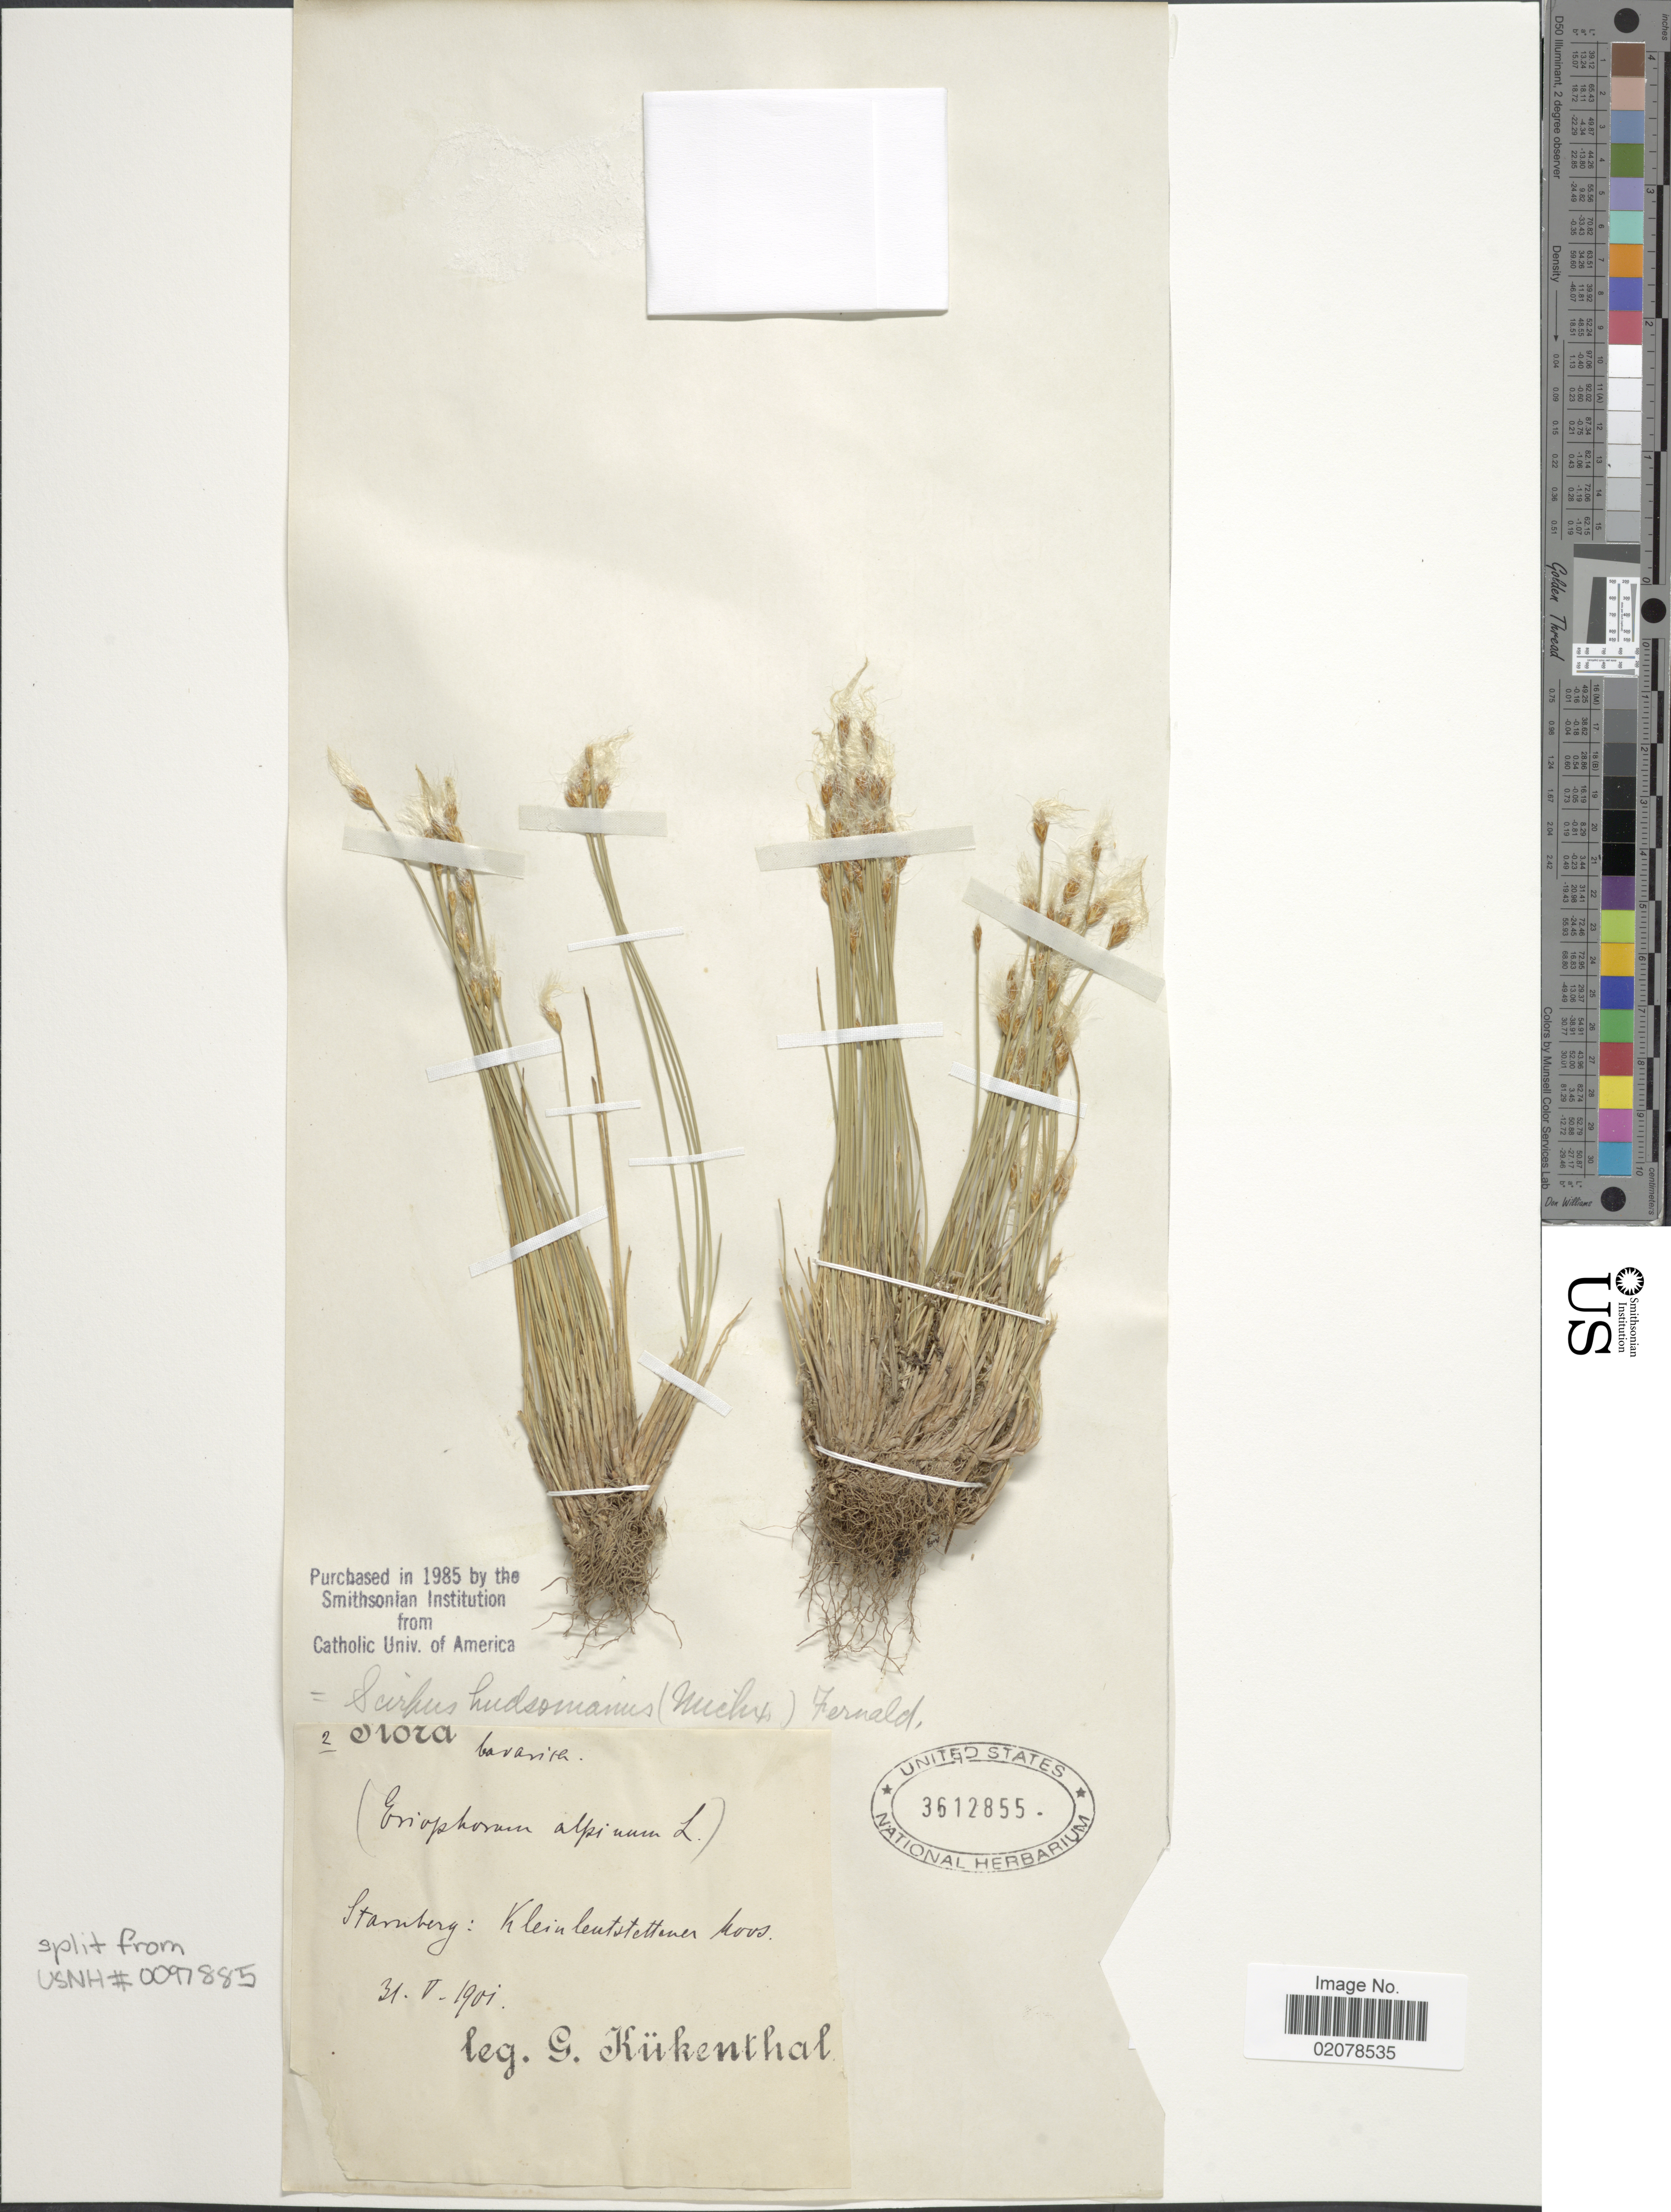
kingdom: Plantae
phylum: Tracheophyta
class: Liliopsida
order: Poales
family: Cyperaceae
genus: Trichophorum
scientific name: Trichophorum alpinum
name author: (L.) Pers.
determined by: Strong, M. T., (US), Smithsonian Institution - National Museum of Natural History (UNITED STATES)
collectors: G. Kükenthal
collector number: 2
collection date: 1901-05-31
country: Germany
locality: Starmberg: Kleinleutstetuner koos [interpreted]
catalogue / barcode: US 3612855